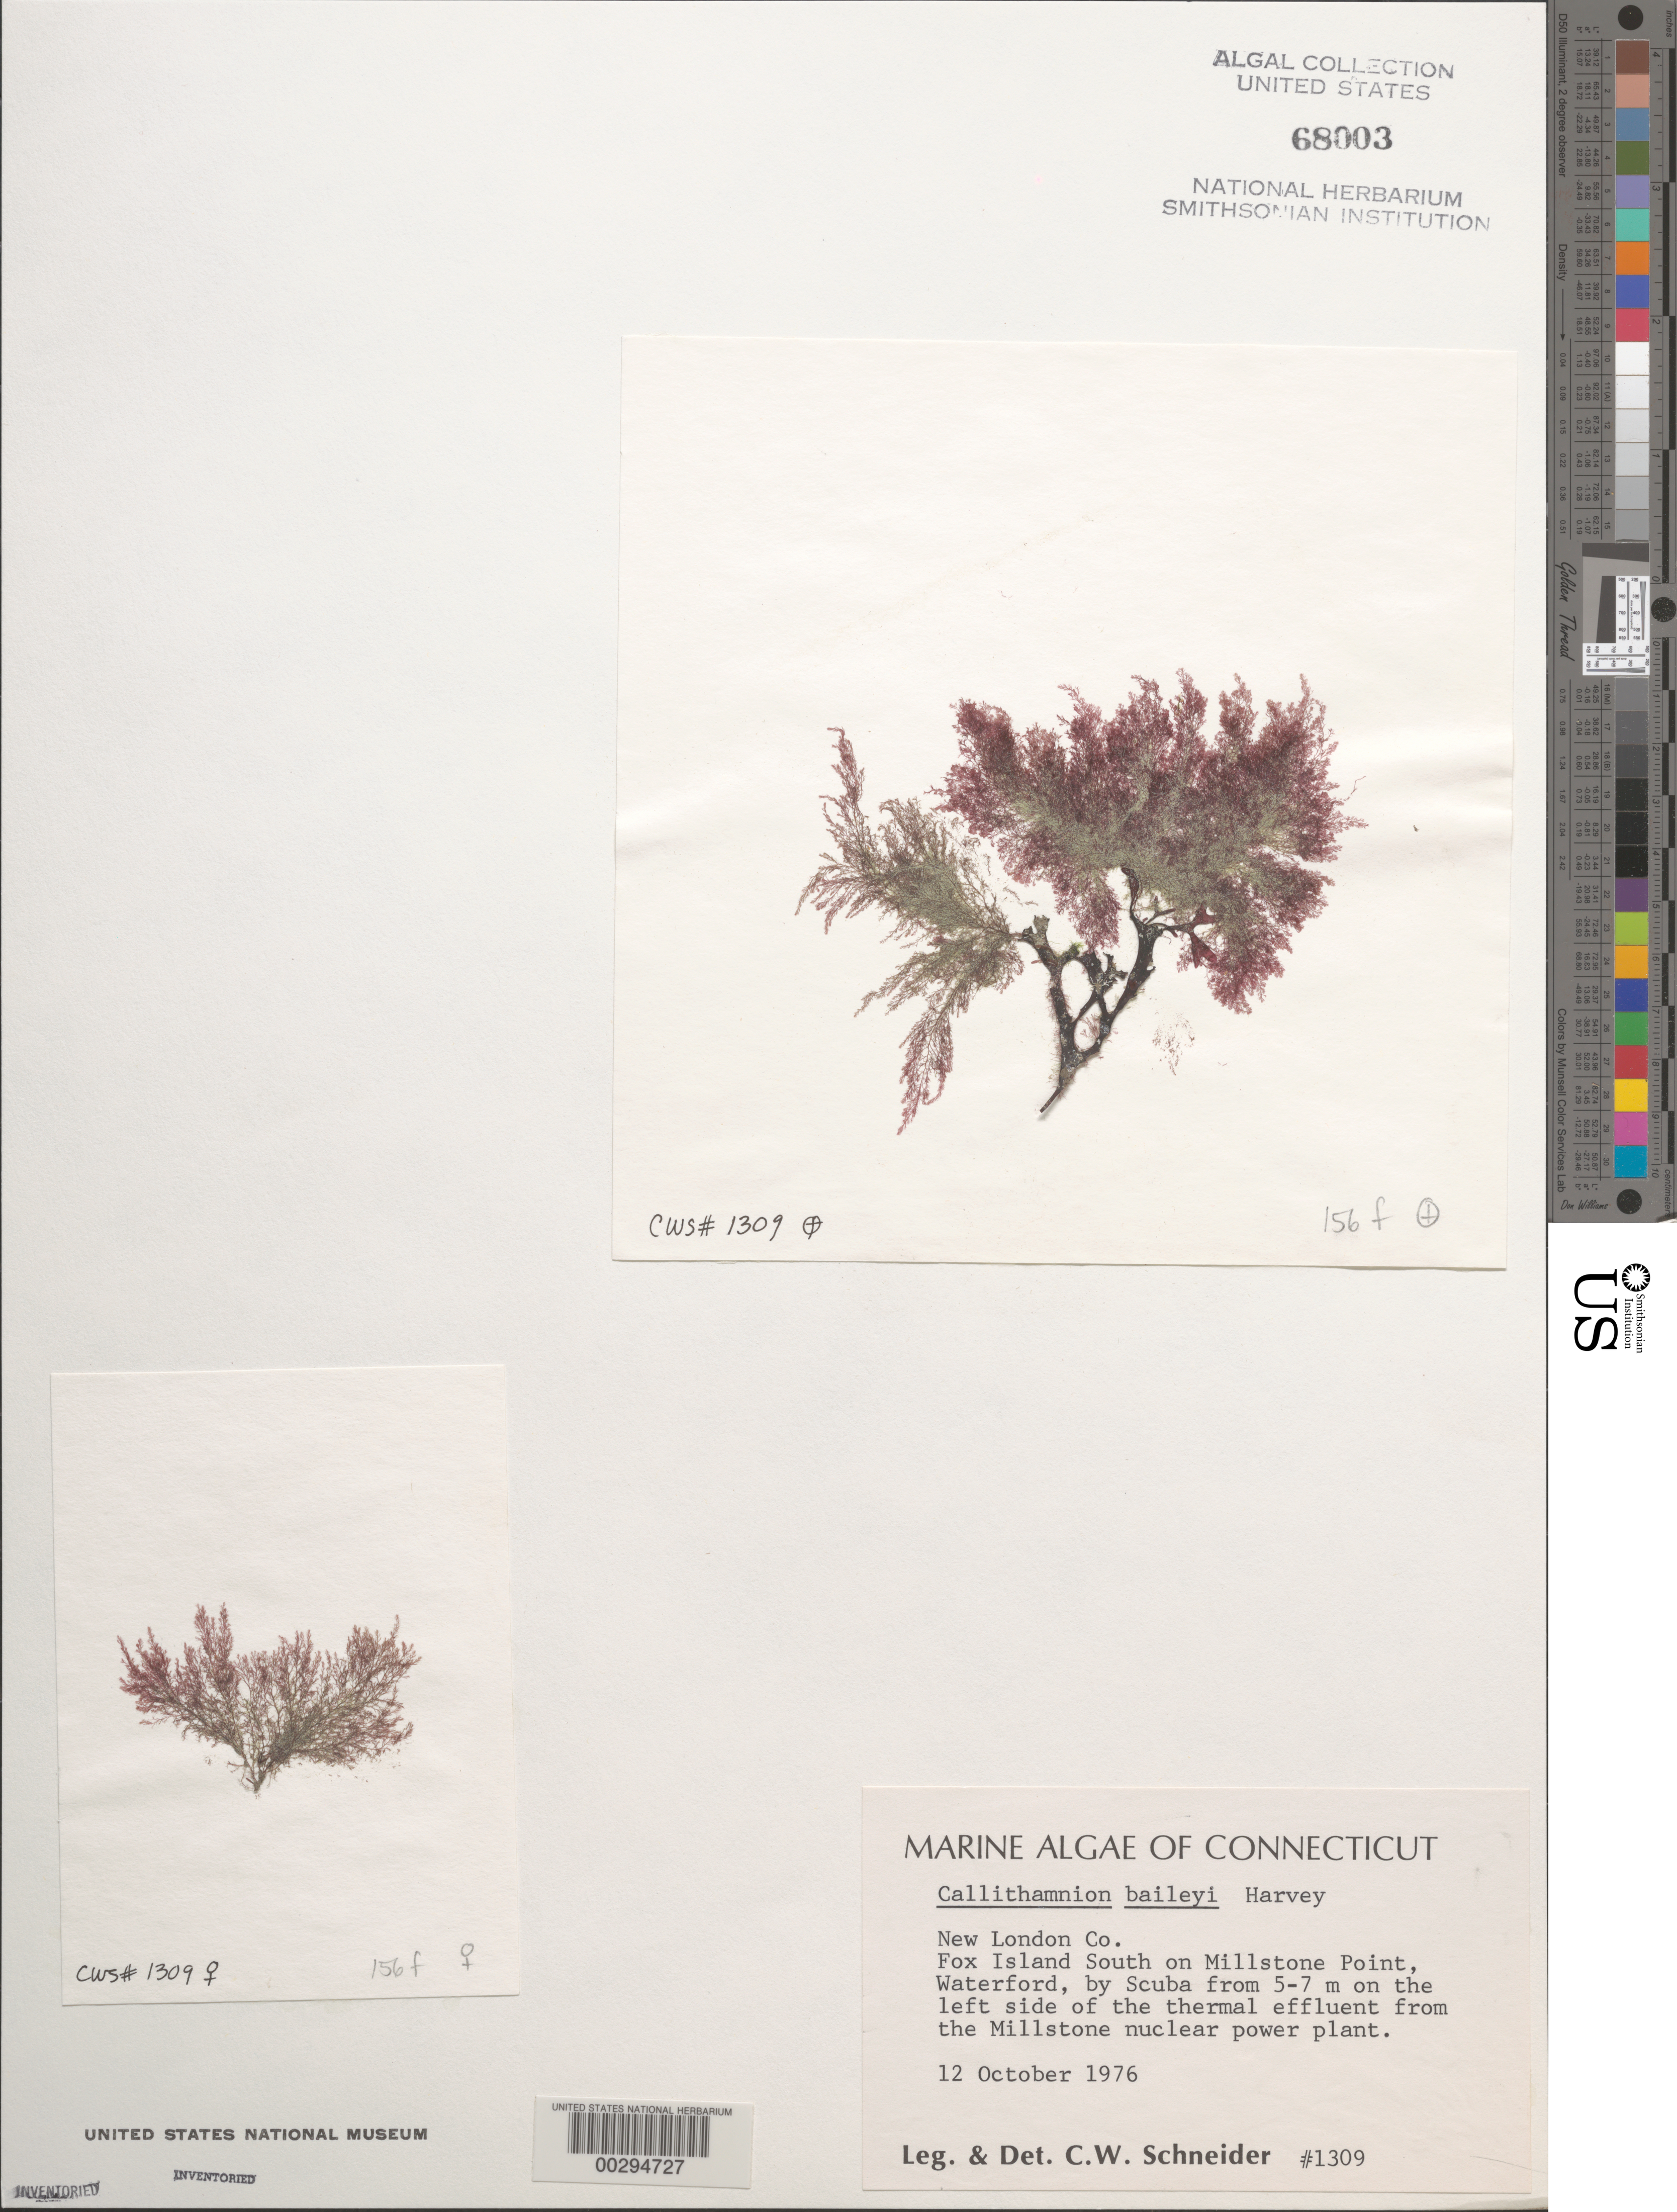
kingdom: Plantae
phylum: Rhodophyta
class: Florideophyceae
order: Ceramiales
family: Callithamniaceae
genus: Callithamnion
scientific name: Callithamnion tetragonum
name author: (With.) S.F. Gray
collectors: C. W. Schneider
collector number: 1309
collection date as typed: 12 Oct 1976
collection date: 1976-10-12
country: United States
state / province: Connecticut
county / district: New London County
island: Fox Island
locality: Fox Island South, Millstone Point, Waterford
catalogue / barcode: US 68003